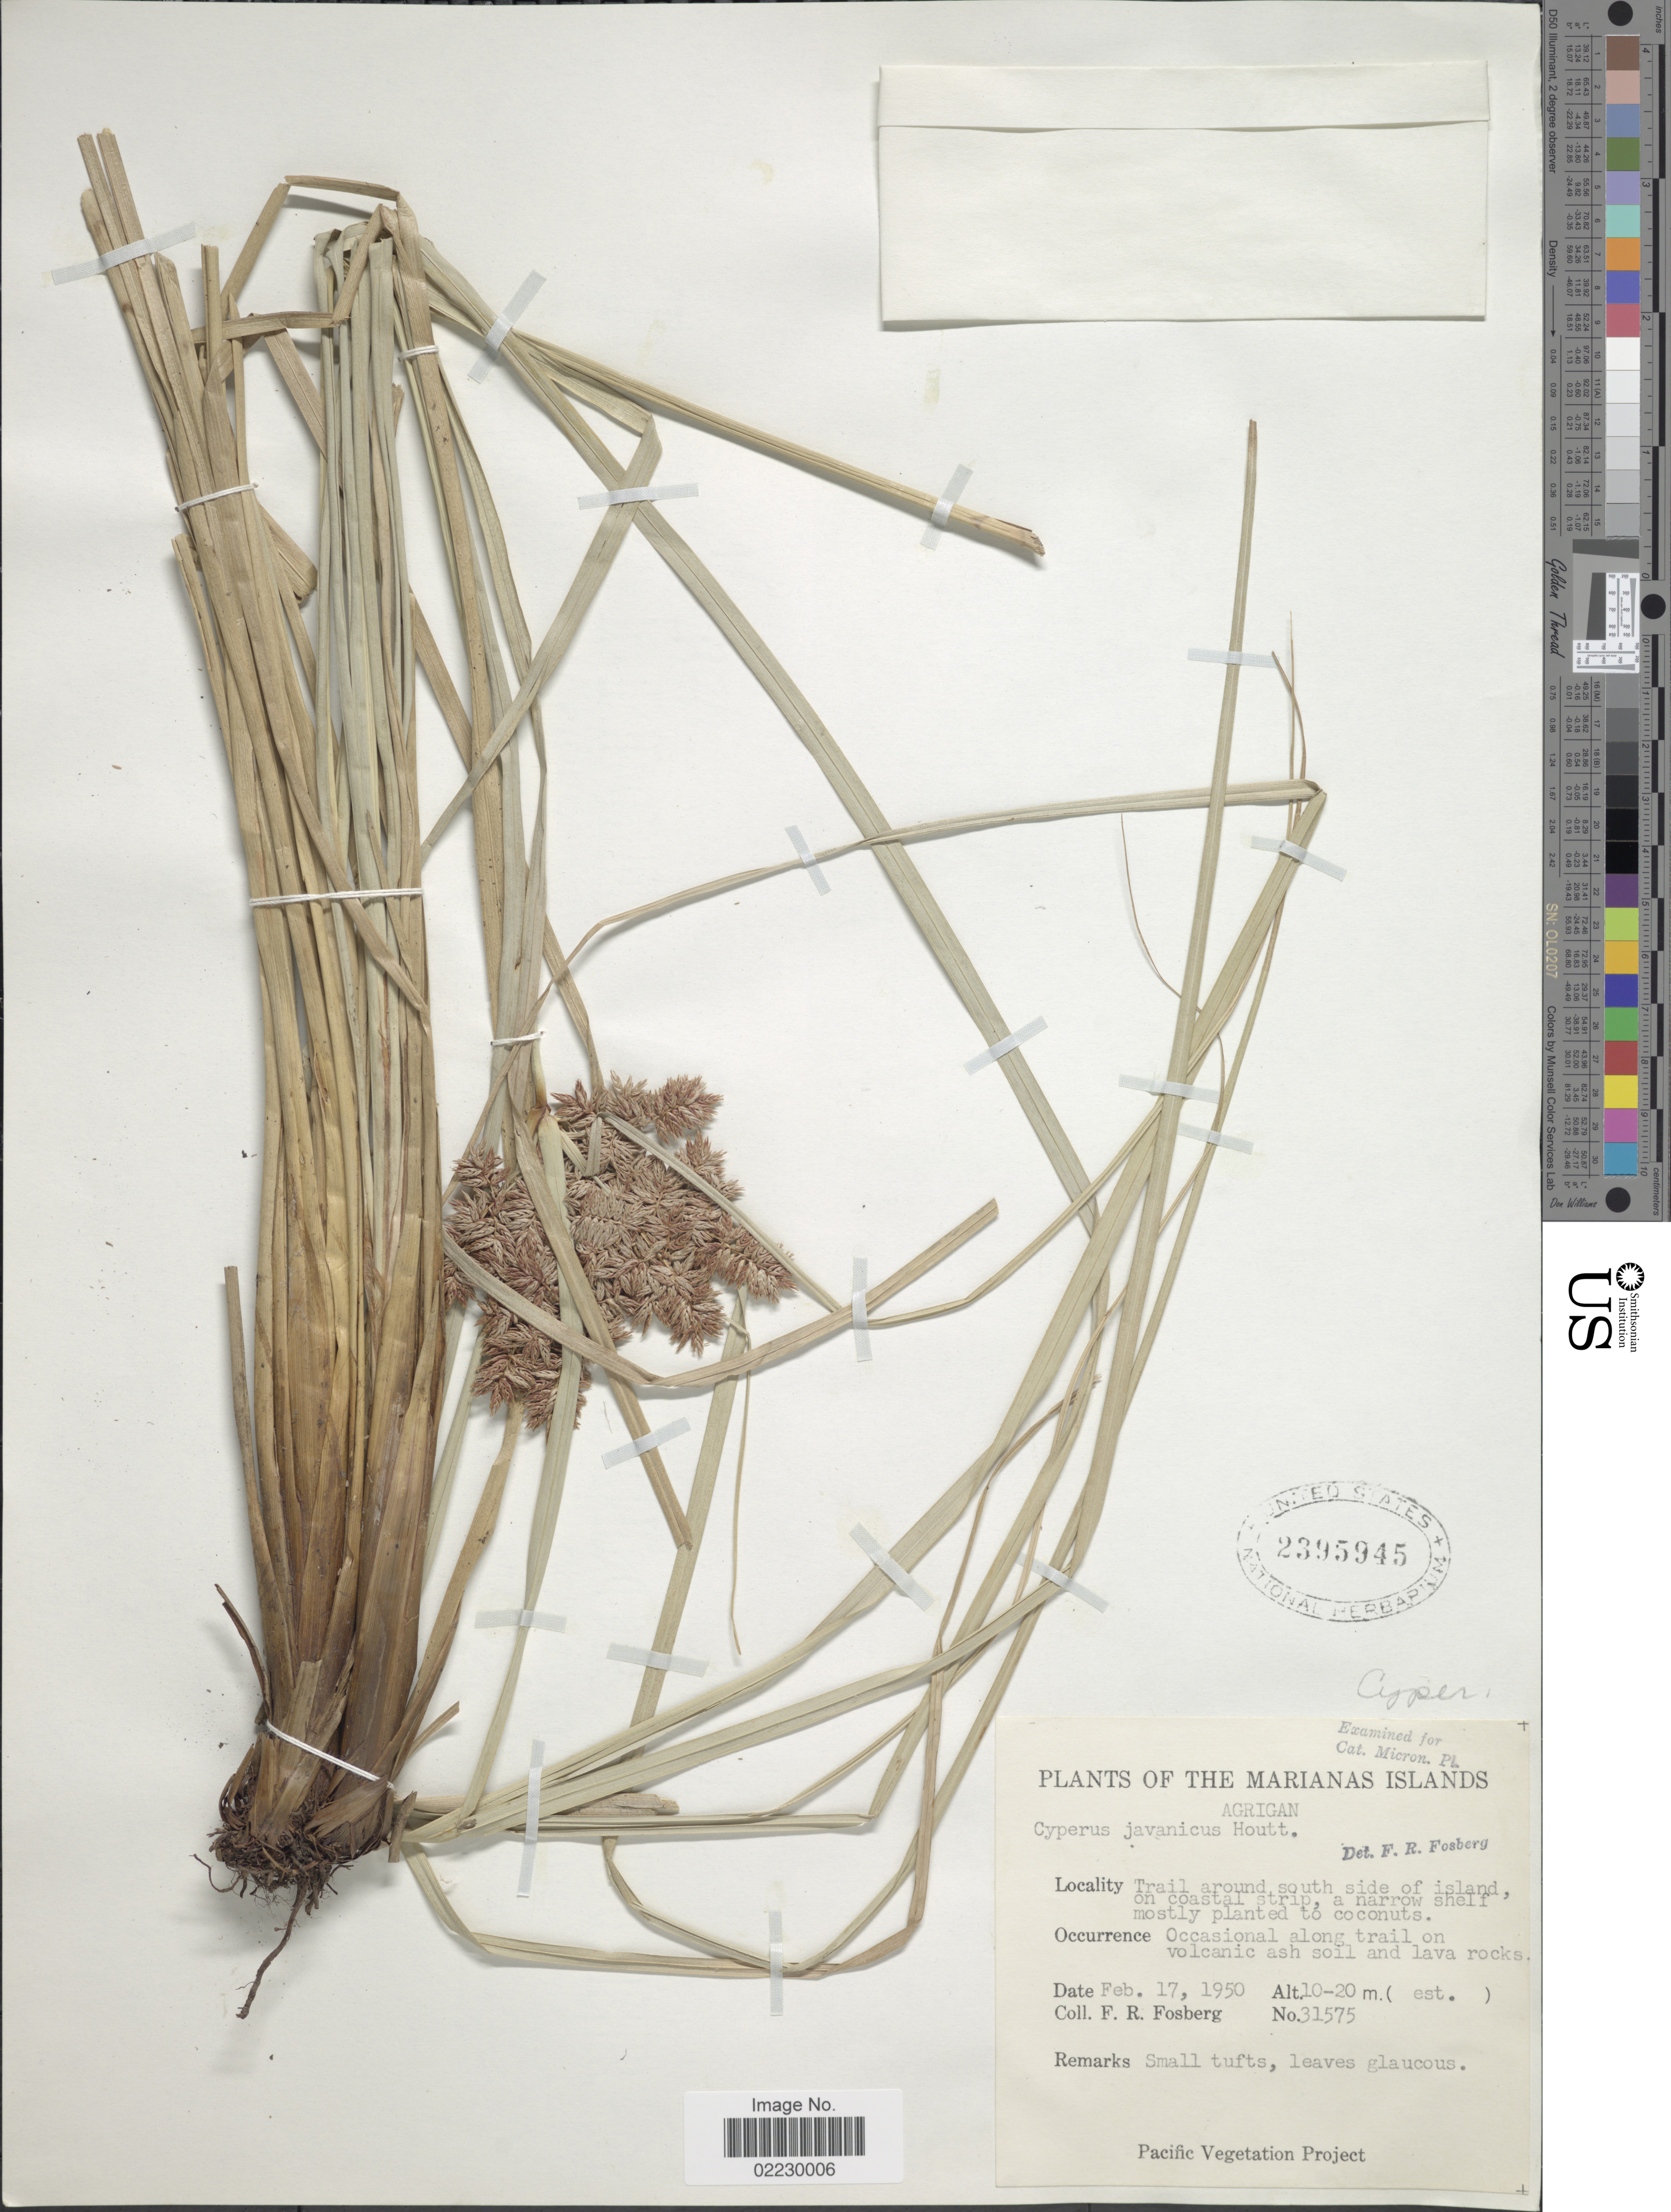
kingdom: Plantae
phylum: Tracheophyta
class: Liliopsida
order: Poales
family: Cyperaceae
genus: Cyperus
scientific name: Cyperus javanicus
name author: Houtt.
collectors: F. R. Fosberg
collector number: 31575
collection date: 1950-02-17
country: Northern Mariana Islands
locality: The Marianas Islands. Agrigan. Trail around south side of island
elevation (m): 10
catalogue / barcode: US 2395945